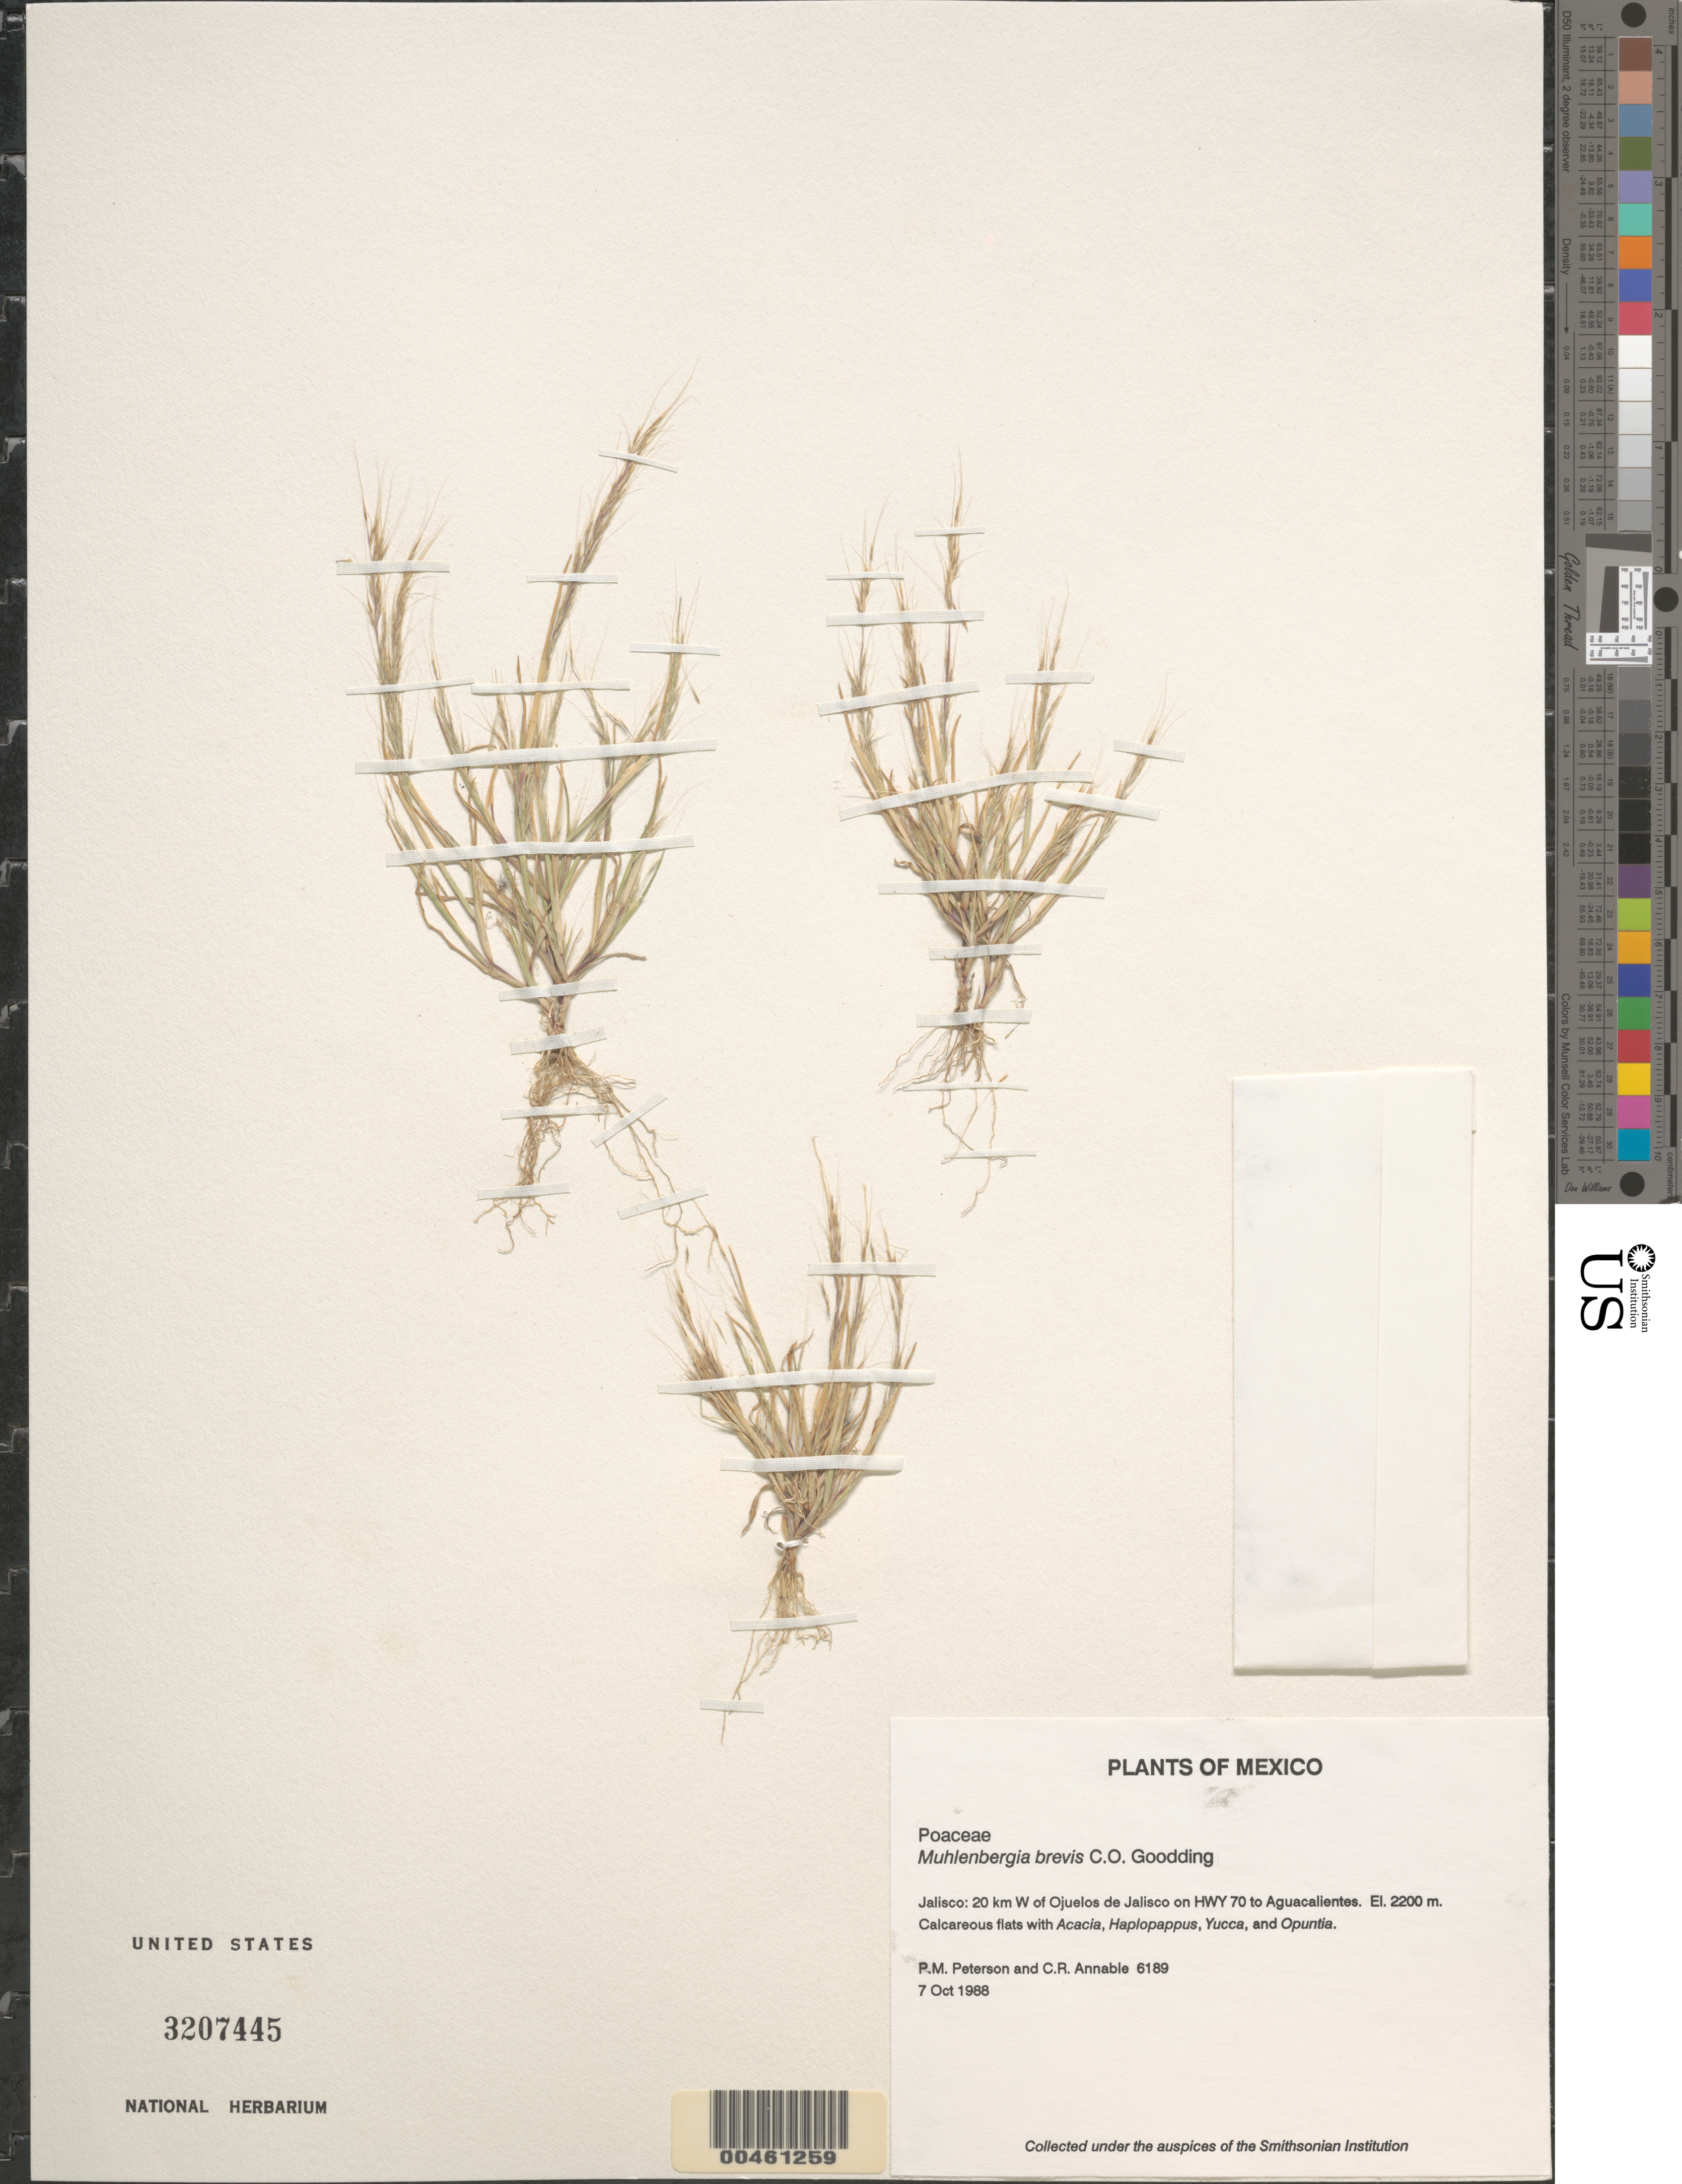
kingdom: Plantae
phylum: Tracheophyta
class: Liliopsida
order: Poales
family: Poaceae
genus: Muhlenbergia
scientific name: Muhlenbergia brevis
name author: C.O. Goodd.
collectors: P. M. Peterson & C. R. Annable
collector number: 06189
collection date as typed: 07 Oct 1988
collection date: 1988-10-07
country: Mexico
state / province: Jalisco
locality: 20 km W of Ojuelos de Jalisco on hwy 70 to Aguascalientes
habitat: Calcareous flats with Acacia, Haplopappus, Yucca, and Opuntia.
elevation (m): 2200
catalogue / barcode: US 3207445